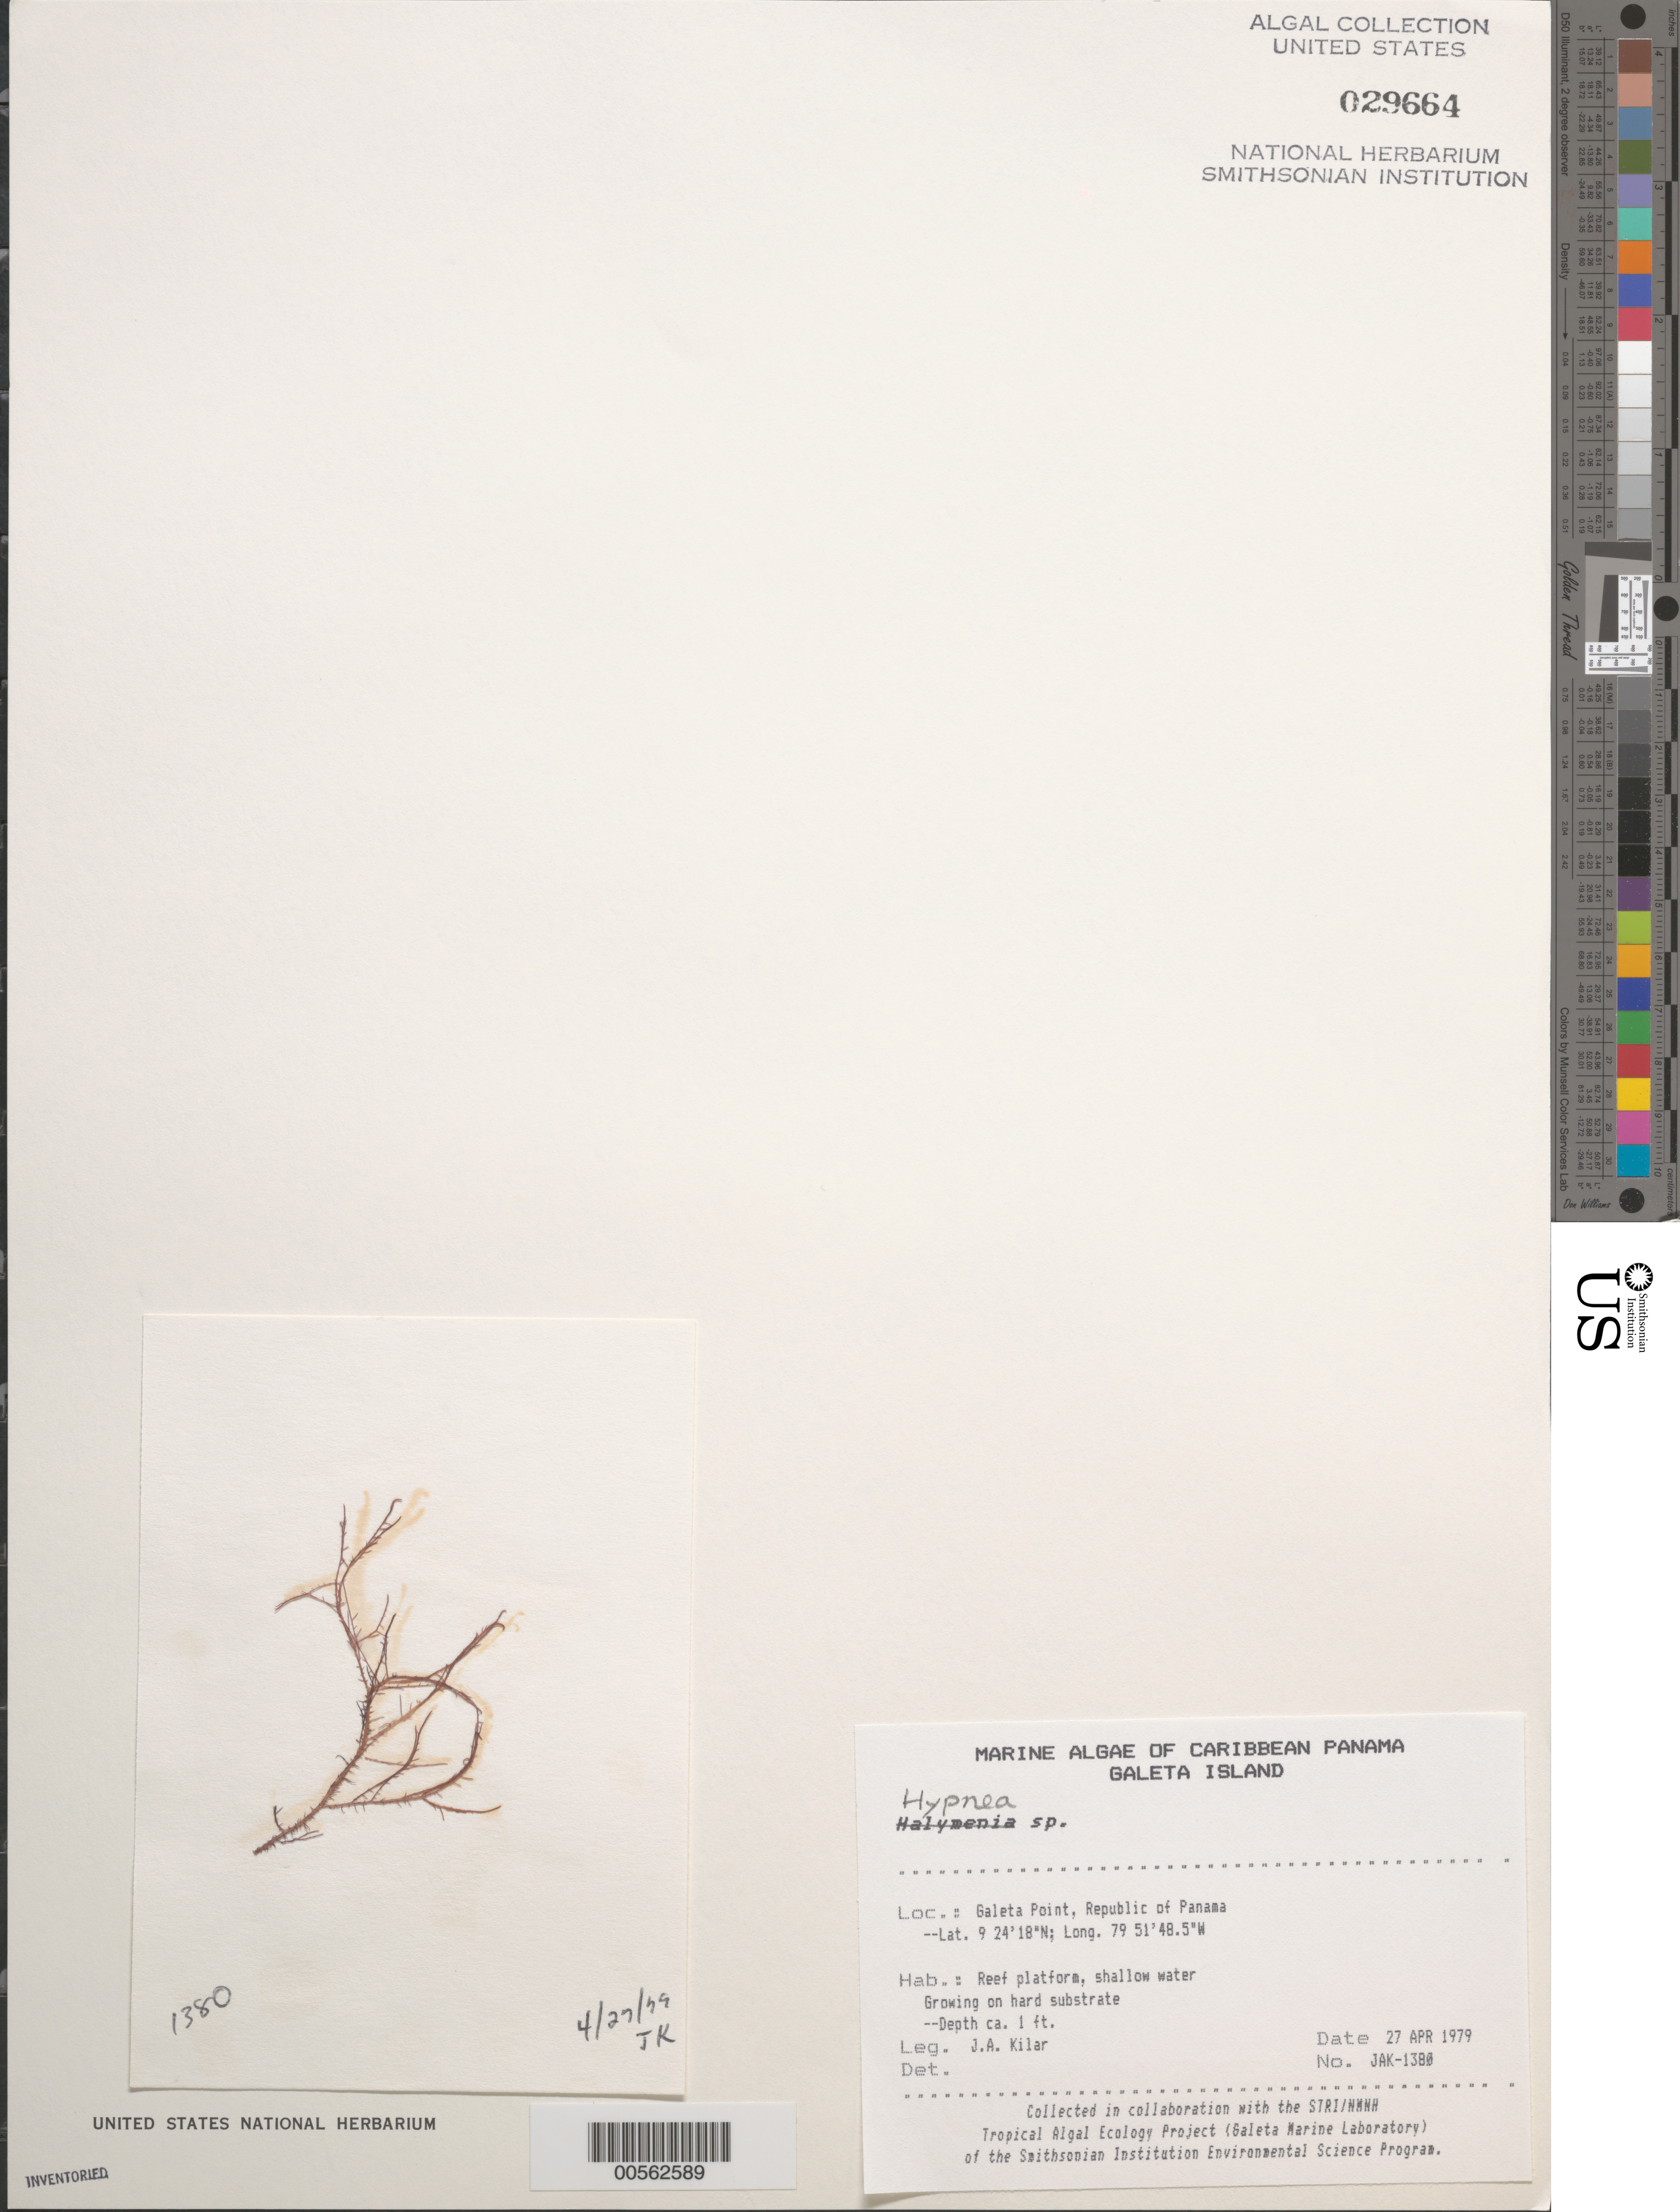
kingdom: Plantae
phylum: Rhodophyta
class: Florideophyceae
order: Gigartinales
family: Cystocloniaceae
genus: Hypnea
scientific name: Hypnea sp.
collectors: J. A. Kilar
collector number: JAK-1380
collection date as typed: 27 Apr 1979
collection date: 1979-04-27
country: Panama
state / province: Colón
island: Galeta Island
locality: Galeta Point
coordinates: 9 24' 18" N, 79 51' 48.5" W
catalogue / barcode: US 29664